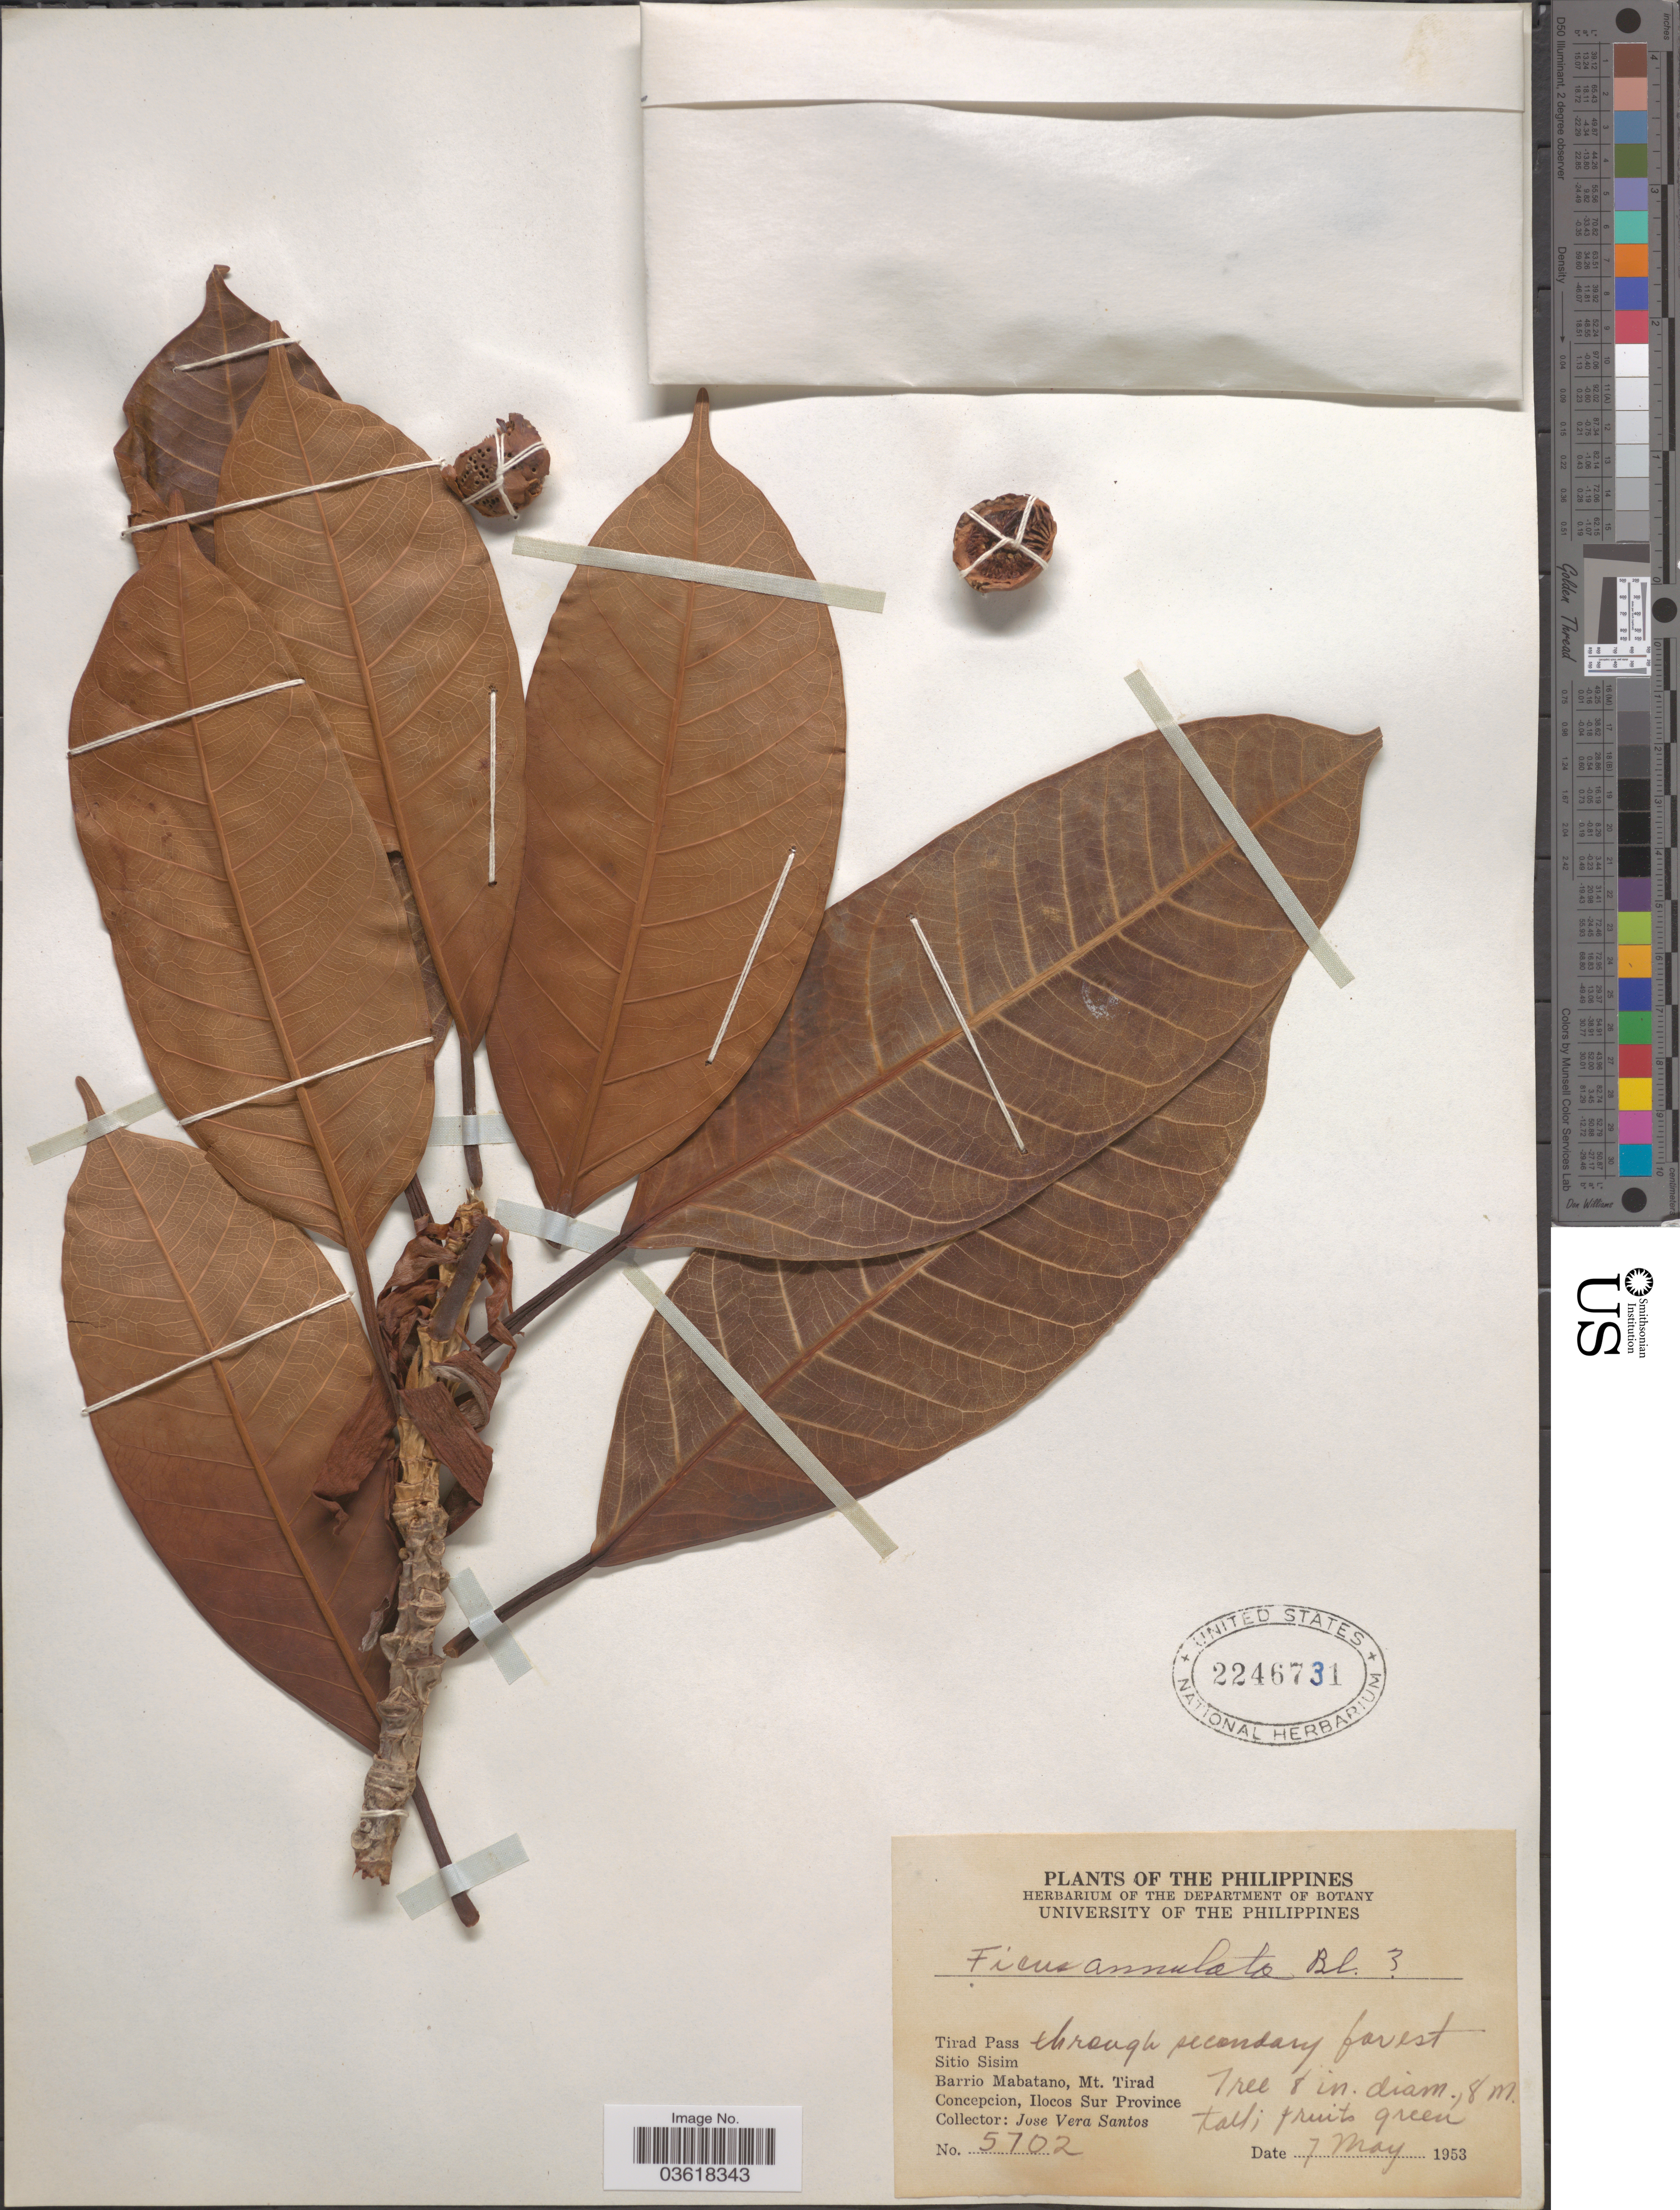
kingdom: Plantae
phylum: Tracheophyta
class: Magnoliopsida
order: Rosales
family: Moraceae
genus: Ficus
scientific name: Ficus annulata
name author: Blume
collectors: J. V. Santos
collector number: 5702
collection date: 1953-05-07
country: Philippines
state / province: Ilocos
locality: Tirad Pass through secondary forest. Sitio Sisim. Barrio Mabatano, Mt. Tirad. Concepcion, Ilocos Sur Province.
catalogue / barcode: US 2246731